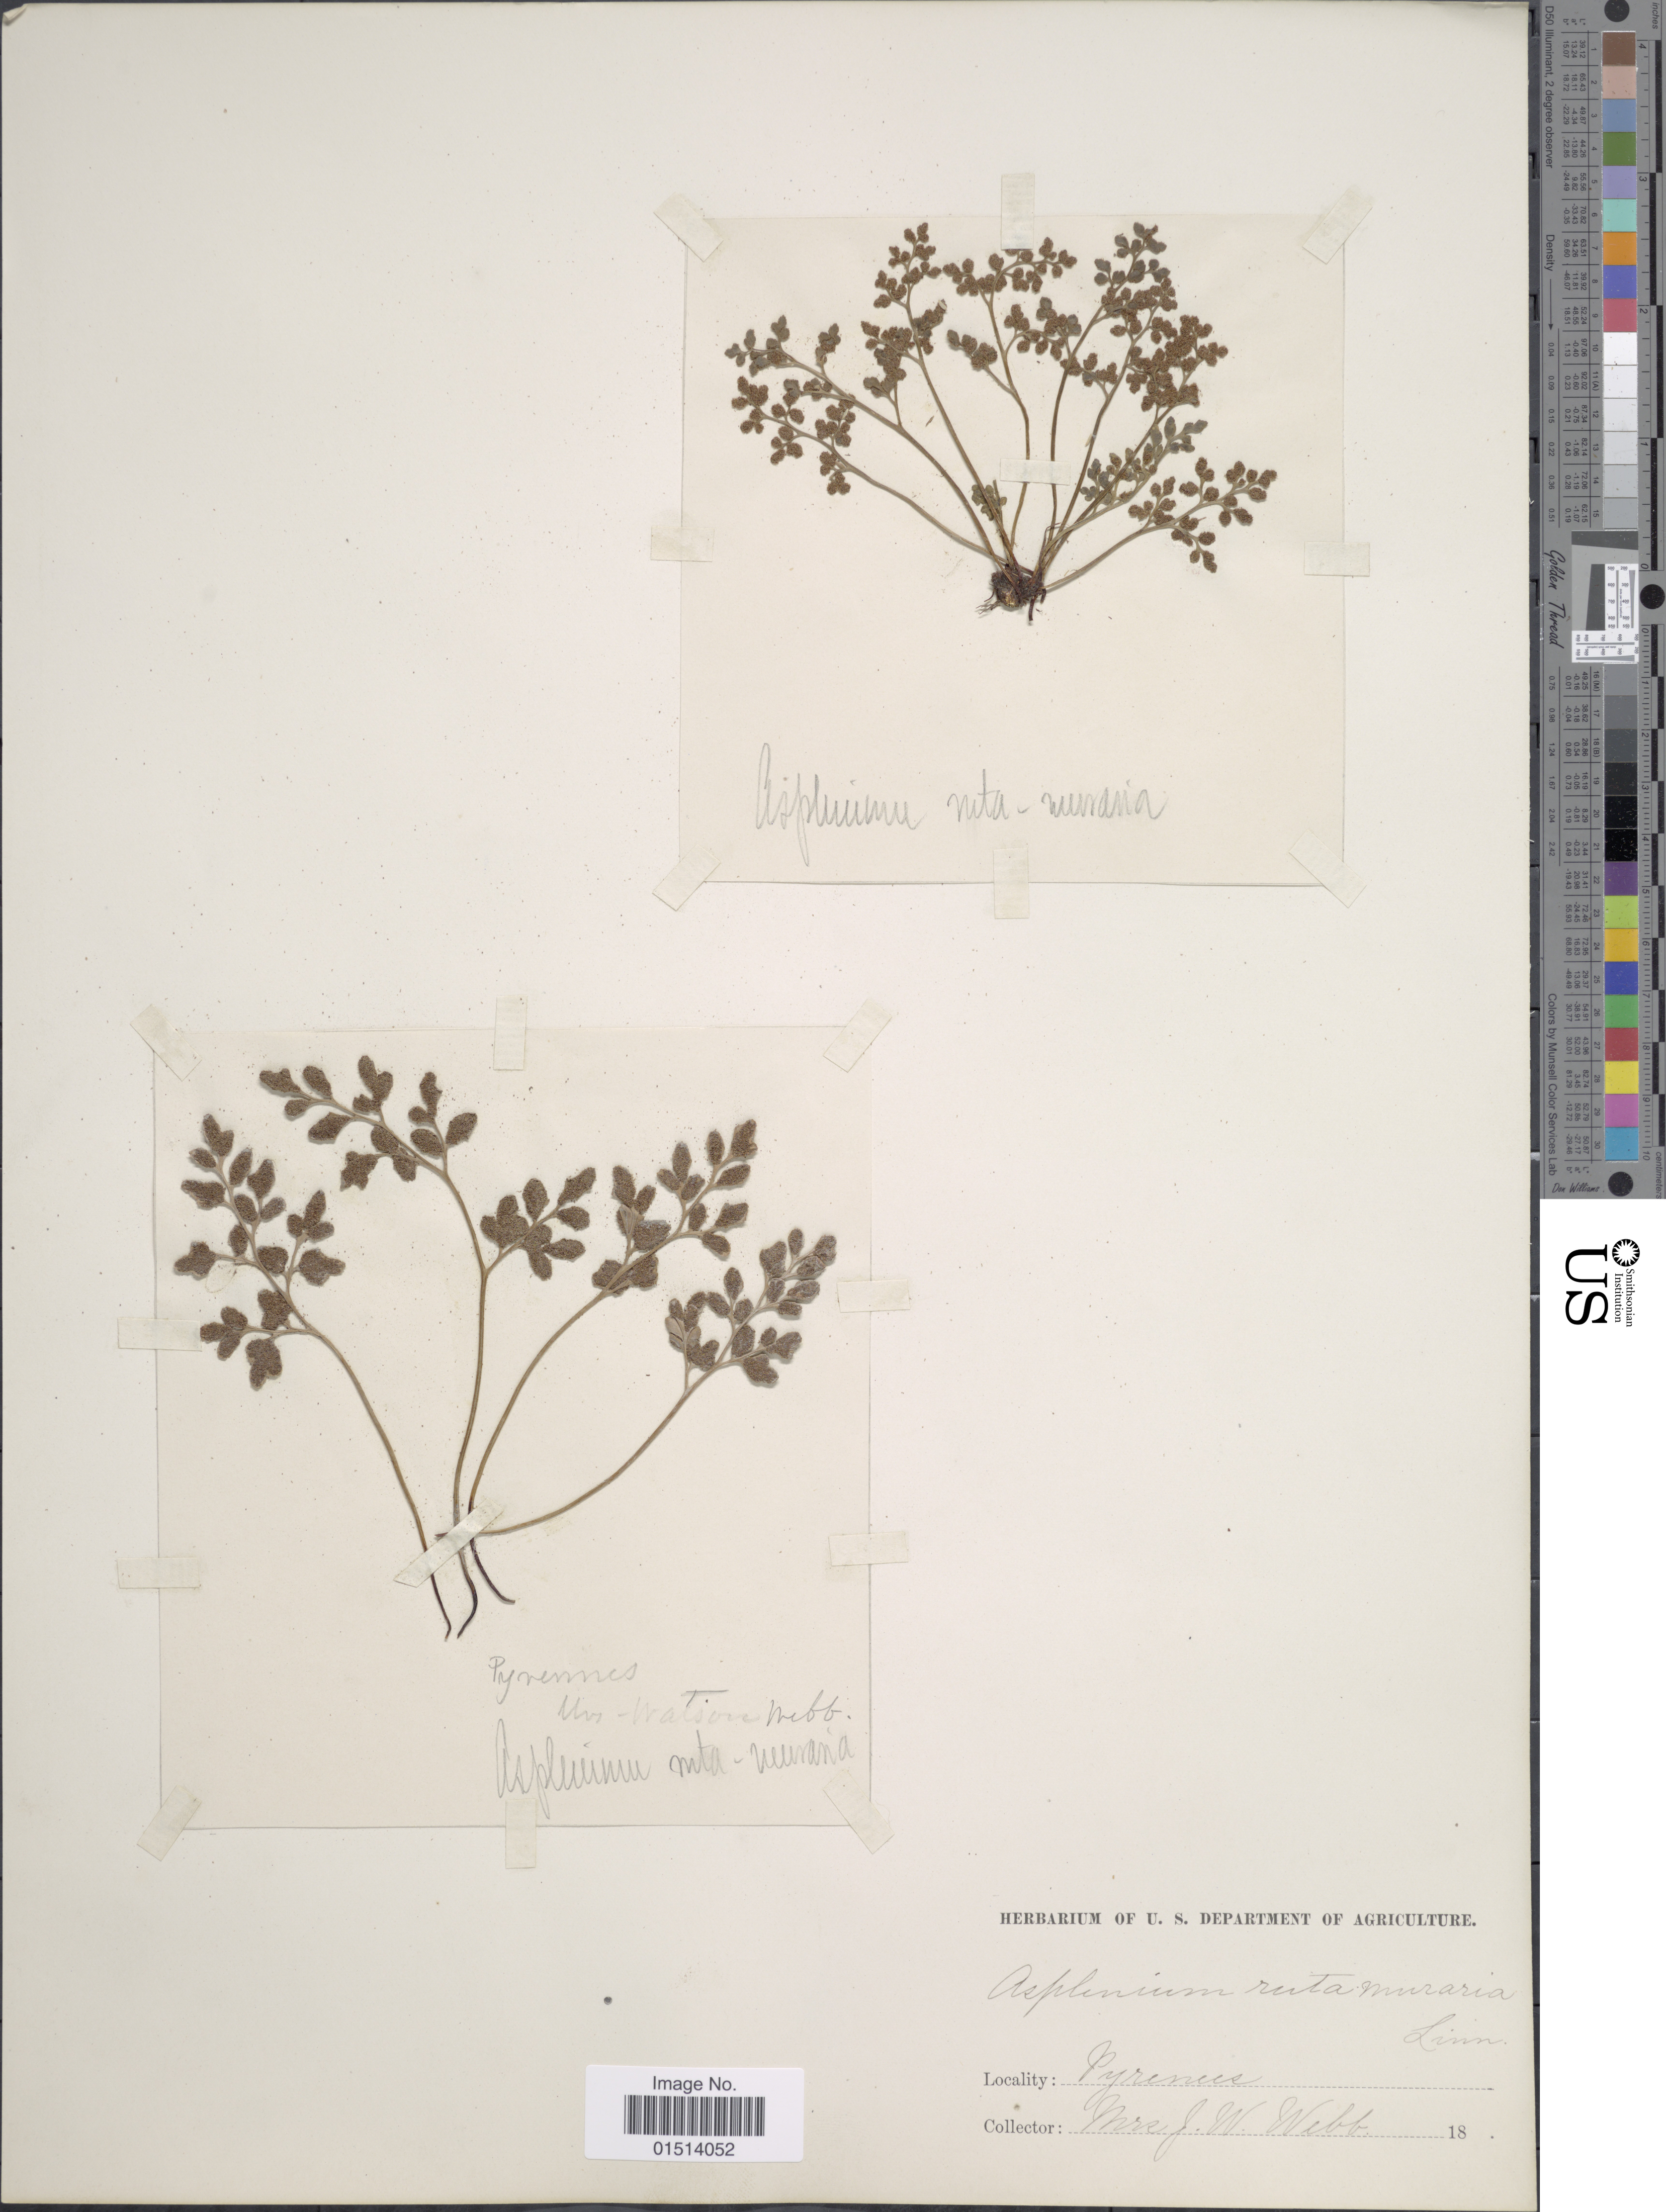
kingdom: Plantae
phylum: Tracheophyta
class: Polypodiopsida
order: Polypodiales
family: Aspleniaceae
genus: Asplenium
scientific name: Asplenium ruta-muraria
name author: L.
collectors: J. Webb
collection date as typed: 18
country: France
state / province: Occitanie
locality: Pyrenees